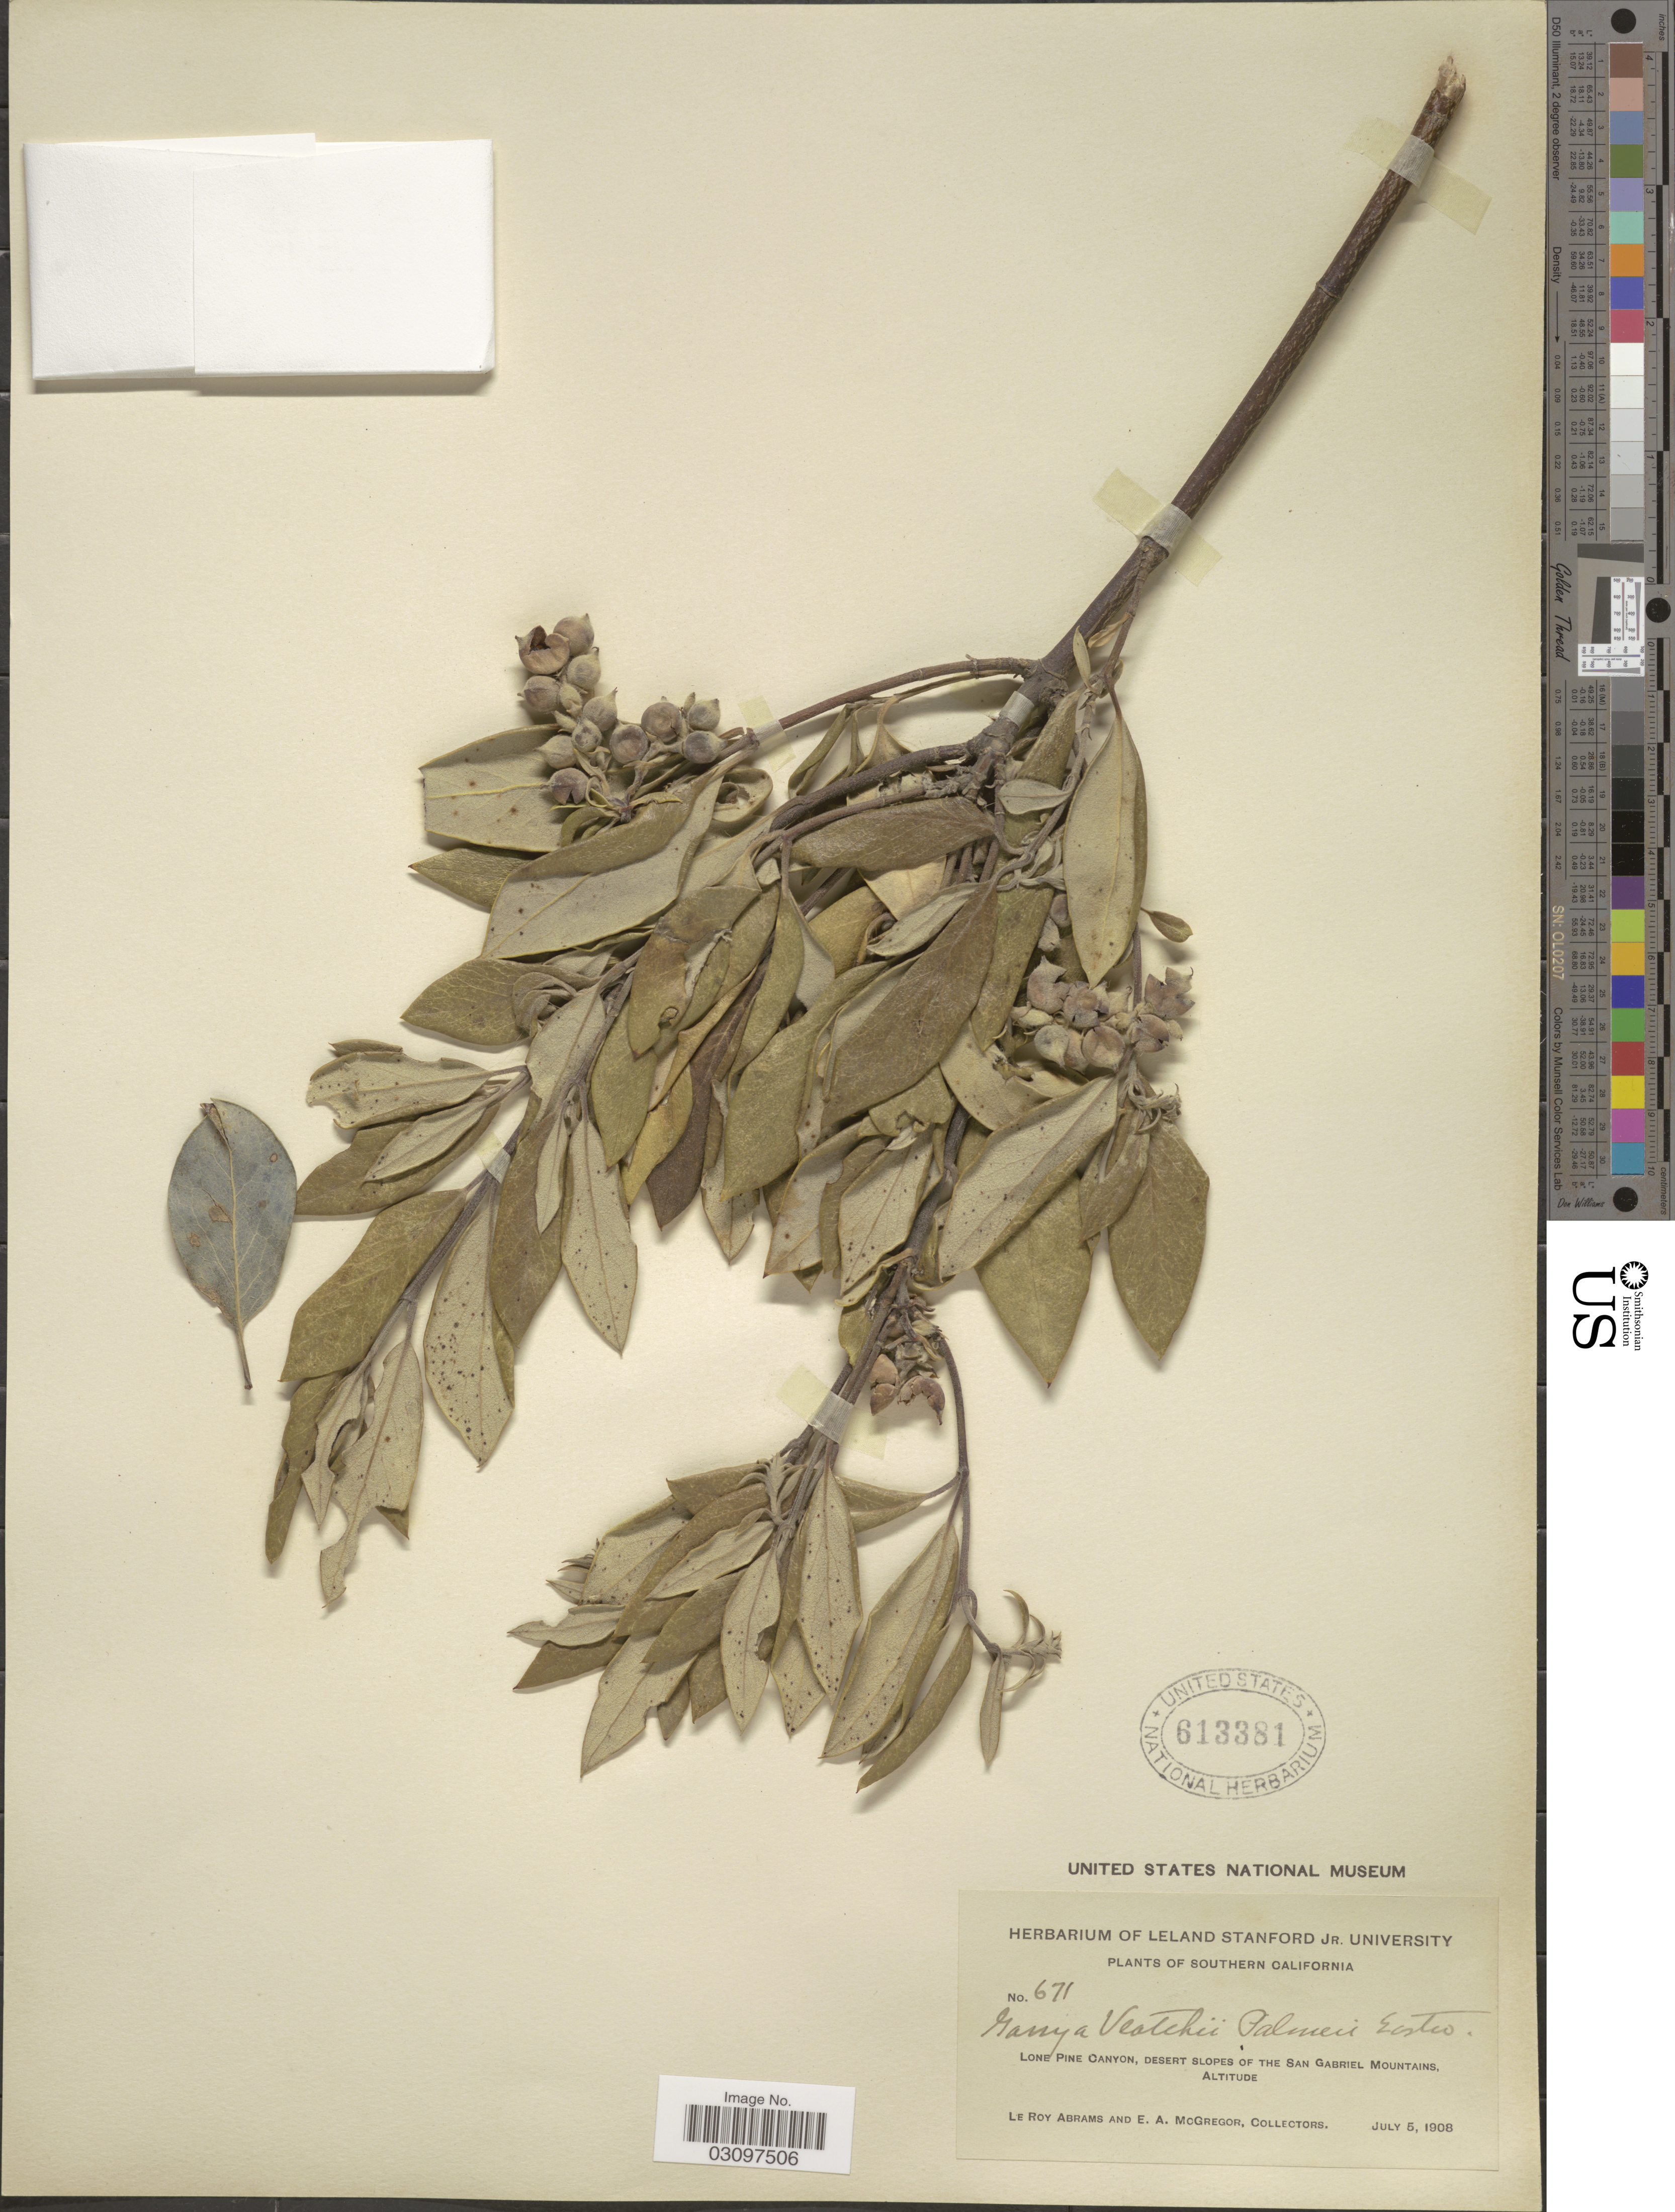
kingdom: Plantae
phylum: Tracheophyta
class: Magnoliopsida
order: Garryales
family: Garryaceae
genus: Garrya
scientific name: Garrya veatchii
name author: Kellogg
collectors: L. Abrams & E. A. McGregor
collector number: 671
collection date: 1908-07-05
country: United States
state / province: California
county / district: Los Angeles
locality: Southern California. Lone Pine Canyon, Desert slopes of the San Gabriel Mountains.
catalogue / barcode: US 613381